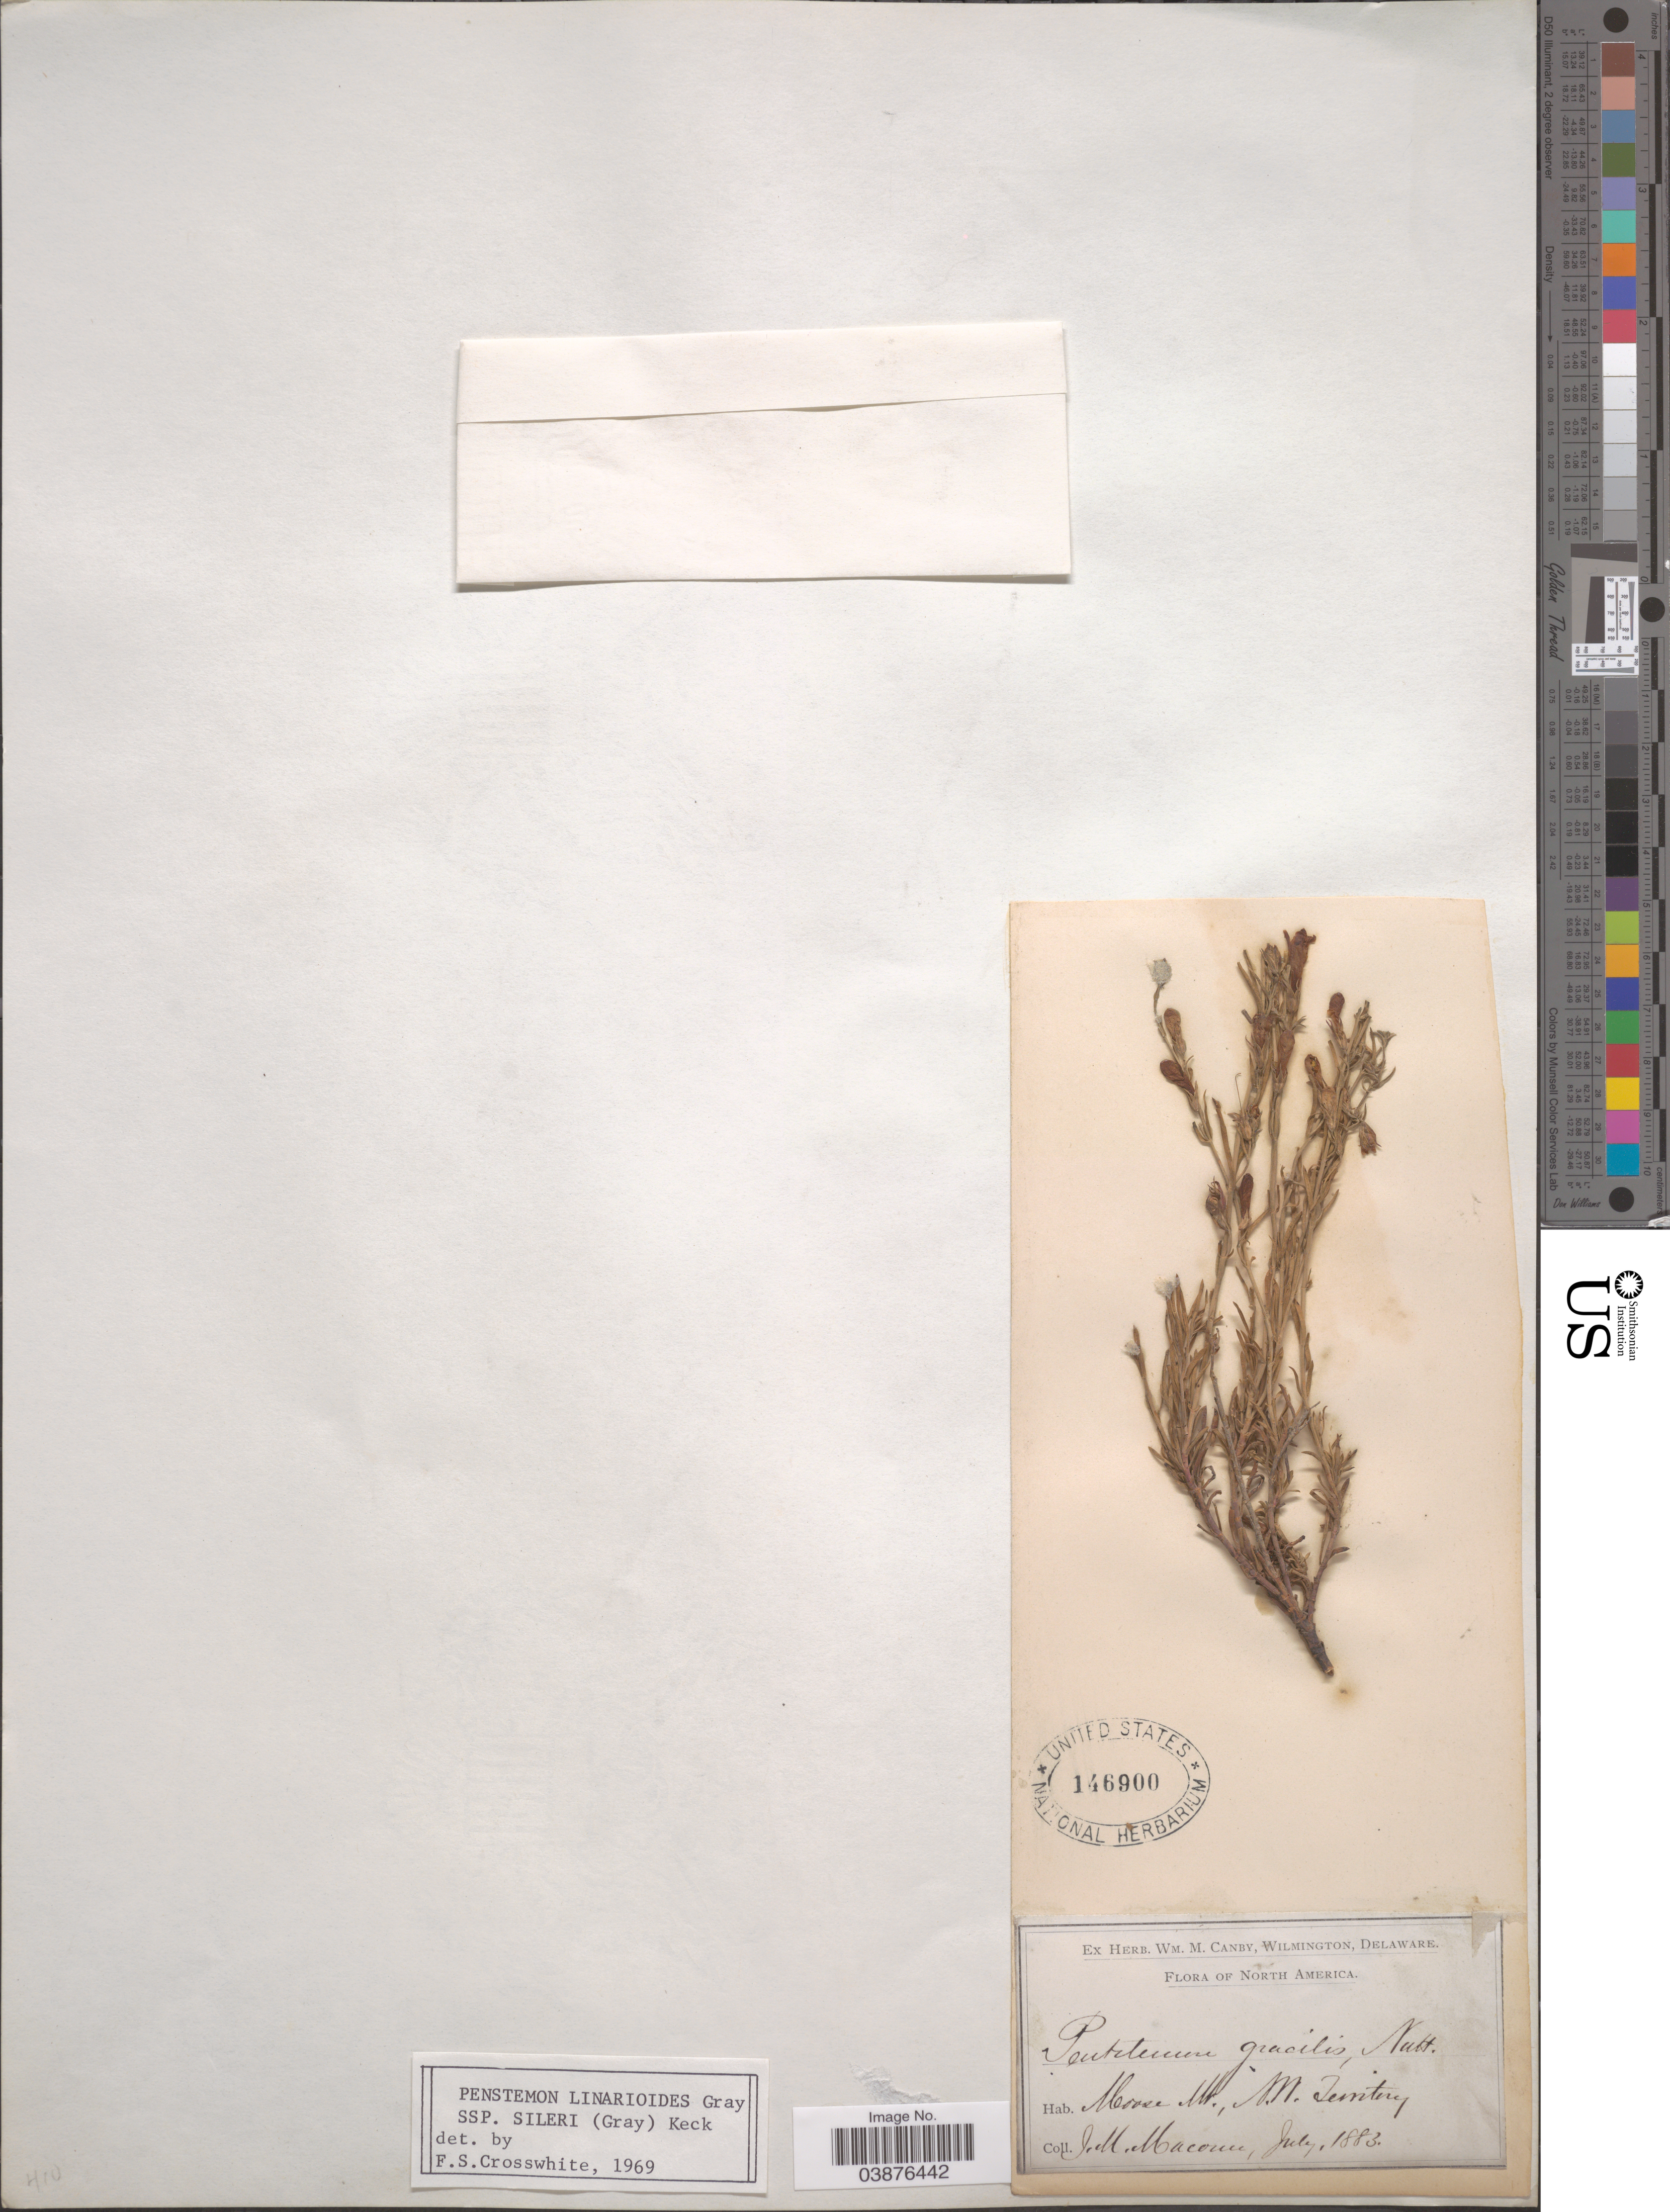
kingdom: Plantae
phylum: Tracheophyta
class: Magnoliopsida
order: Lamiales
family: Plantaginaceae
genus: Penstemon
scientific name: Penstemon linarioides subsp. sileri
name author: (A. Gray) D.D. Keck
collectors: J. M. Macoun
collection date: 1883-07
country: Canada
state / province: Alberta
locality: Moose Mt., M. Territory.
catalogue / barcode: US 146900